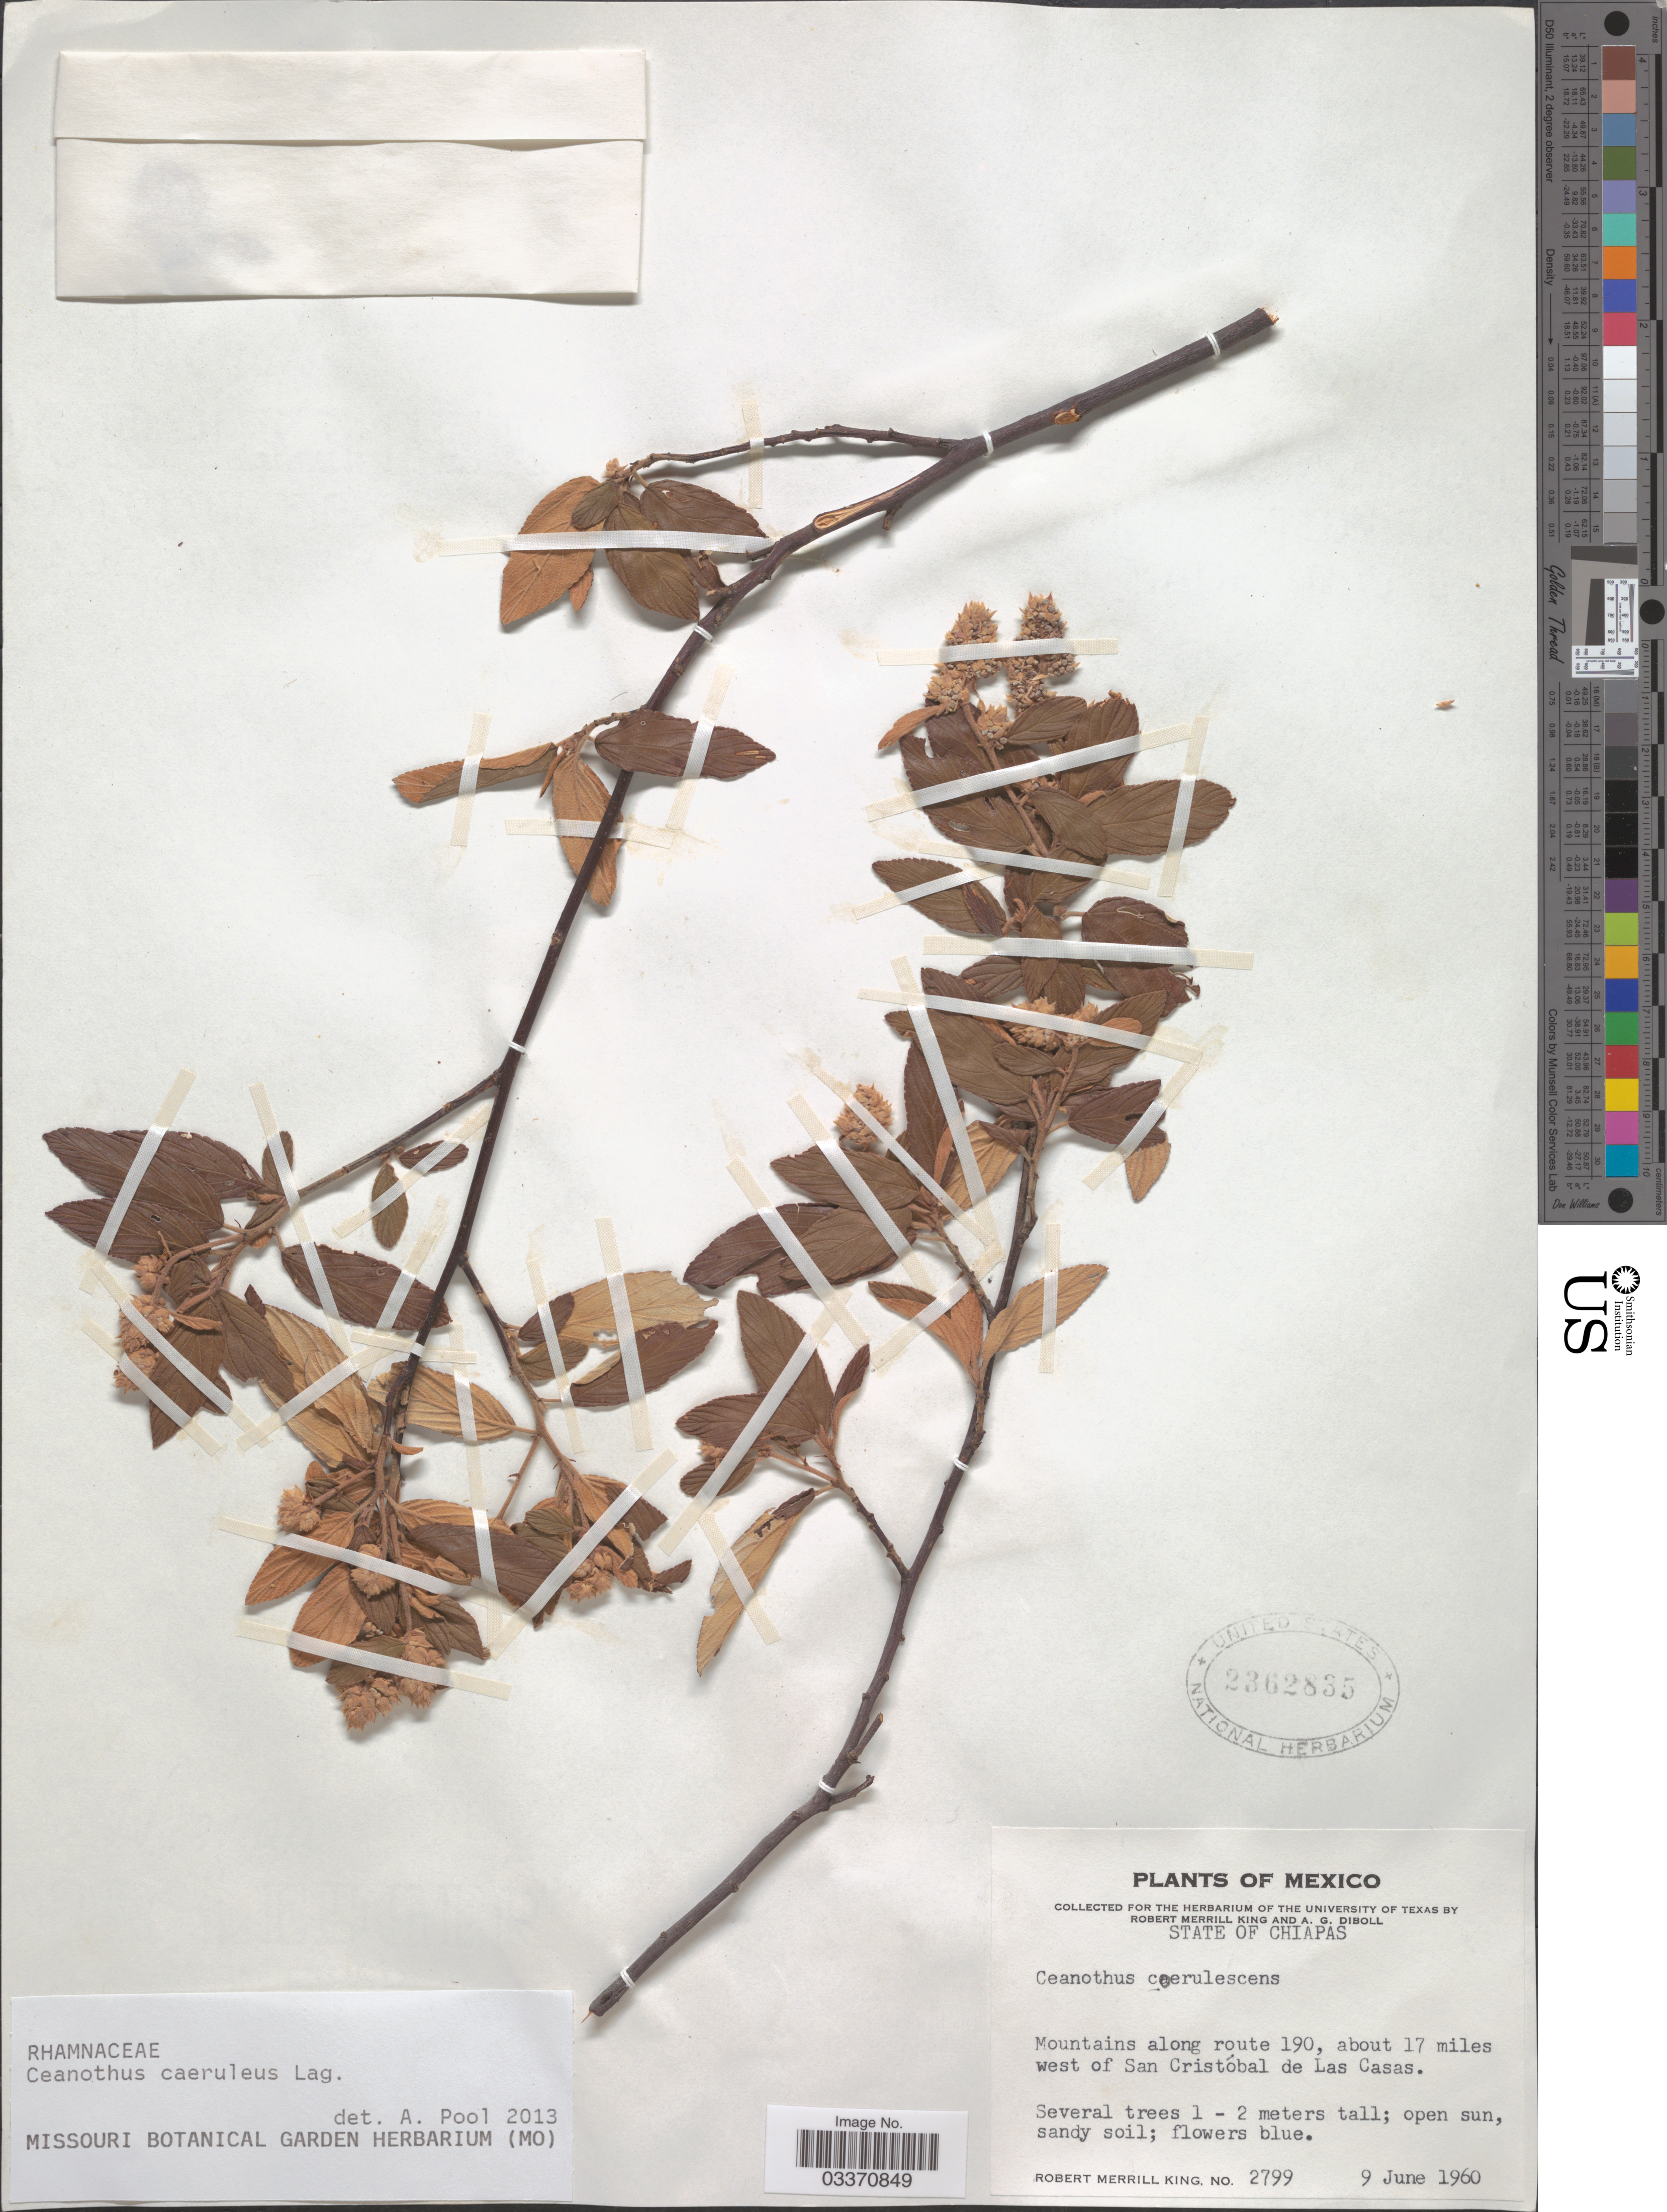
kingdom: Plantae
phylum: Tracheophyta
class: Magnoliopsida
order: Rosales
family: Rhamnaceae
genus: Ceanothus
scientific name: Ceanothus caeruleus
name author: Lag.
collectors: R. M. King & A. Diboll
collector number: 2799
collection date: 1960-06-09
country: Mexico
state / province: Chiapas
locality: Mountains along route 190, about 17 miles west of San Cristóbal de Las Casas.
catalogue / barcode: US 2362835